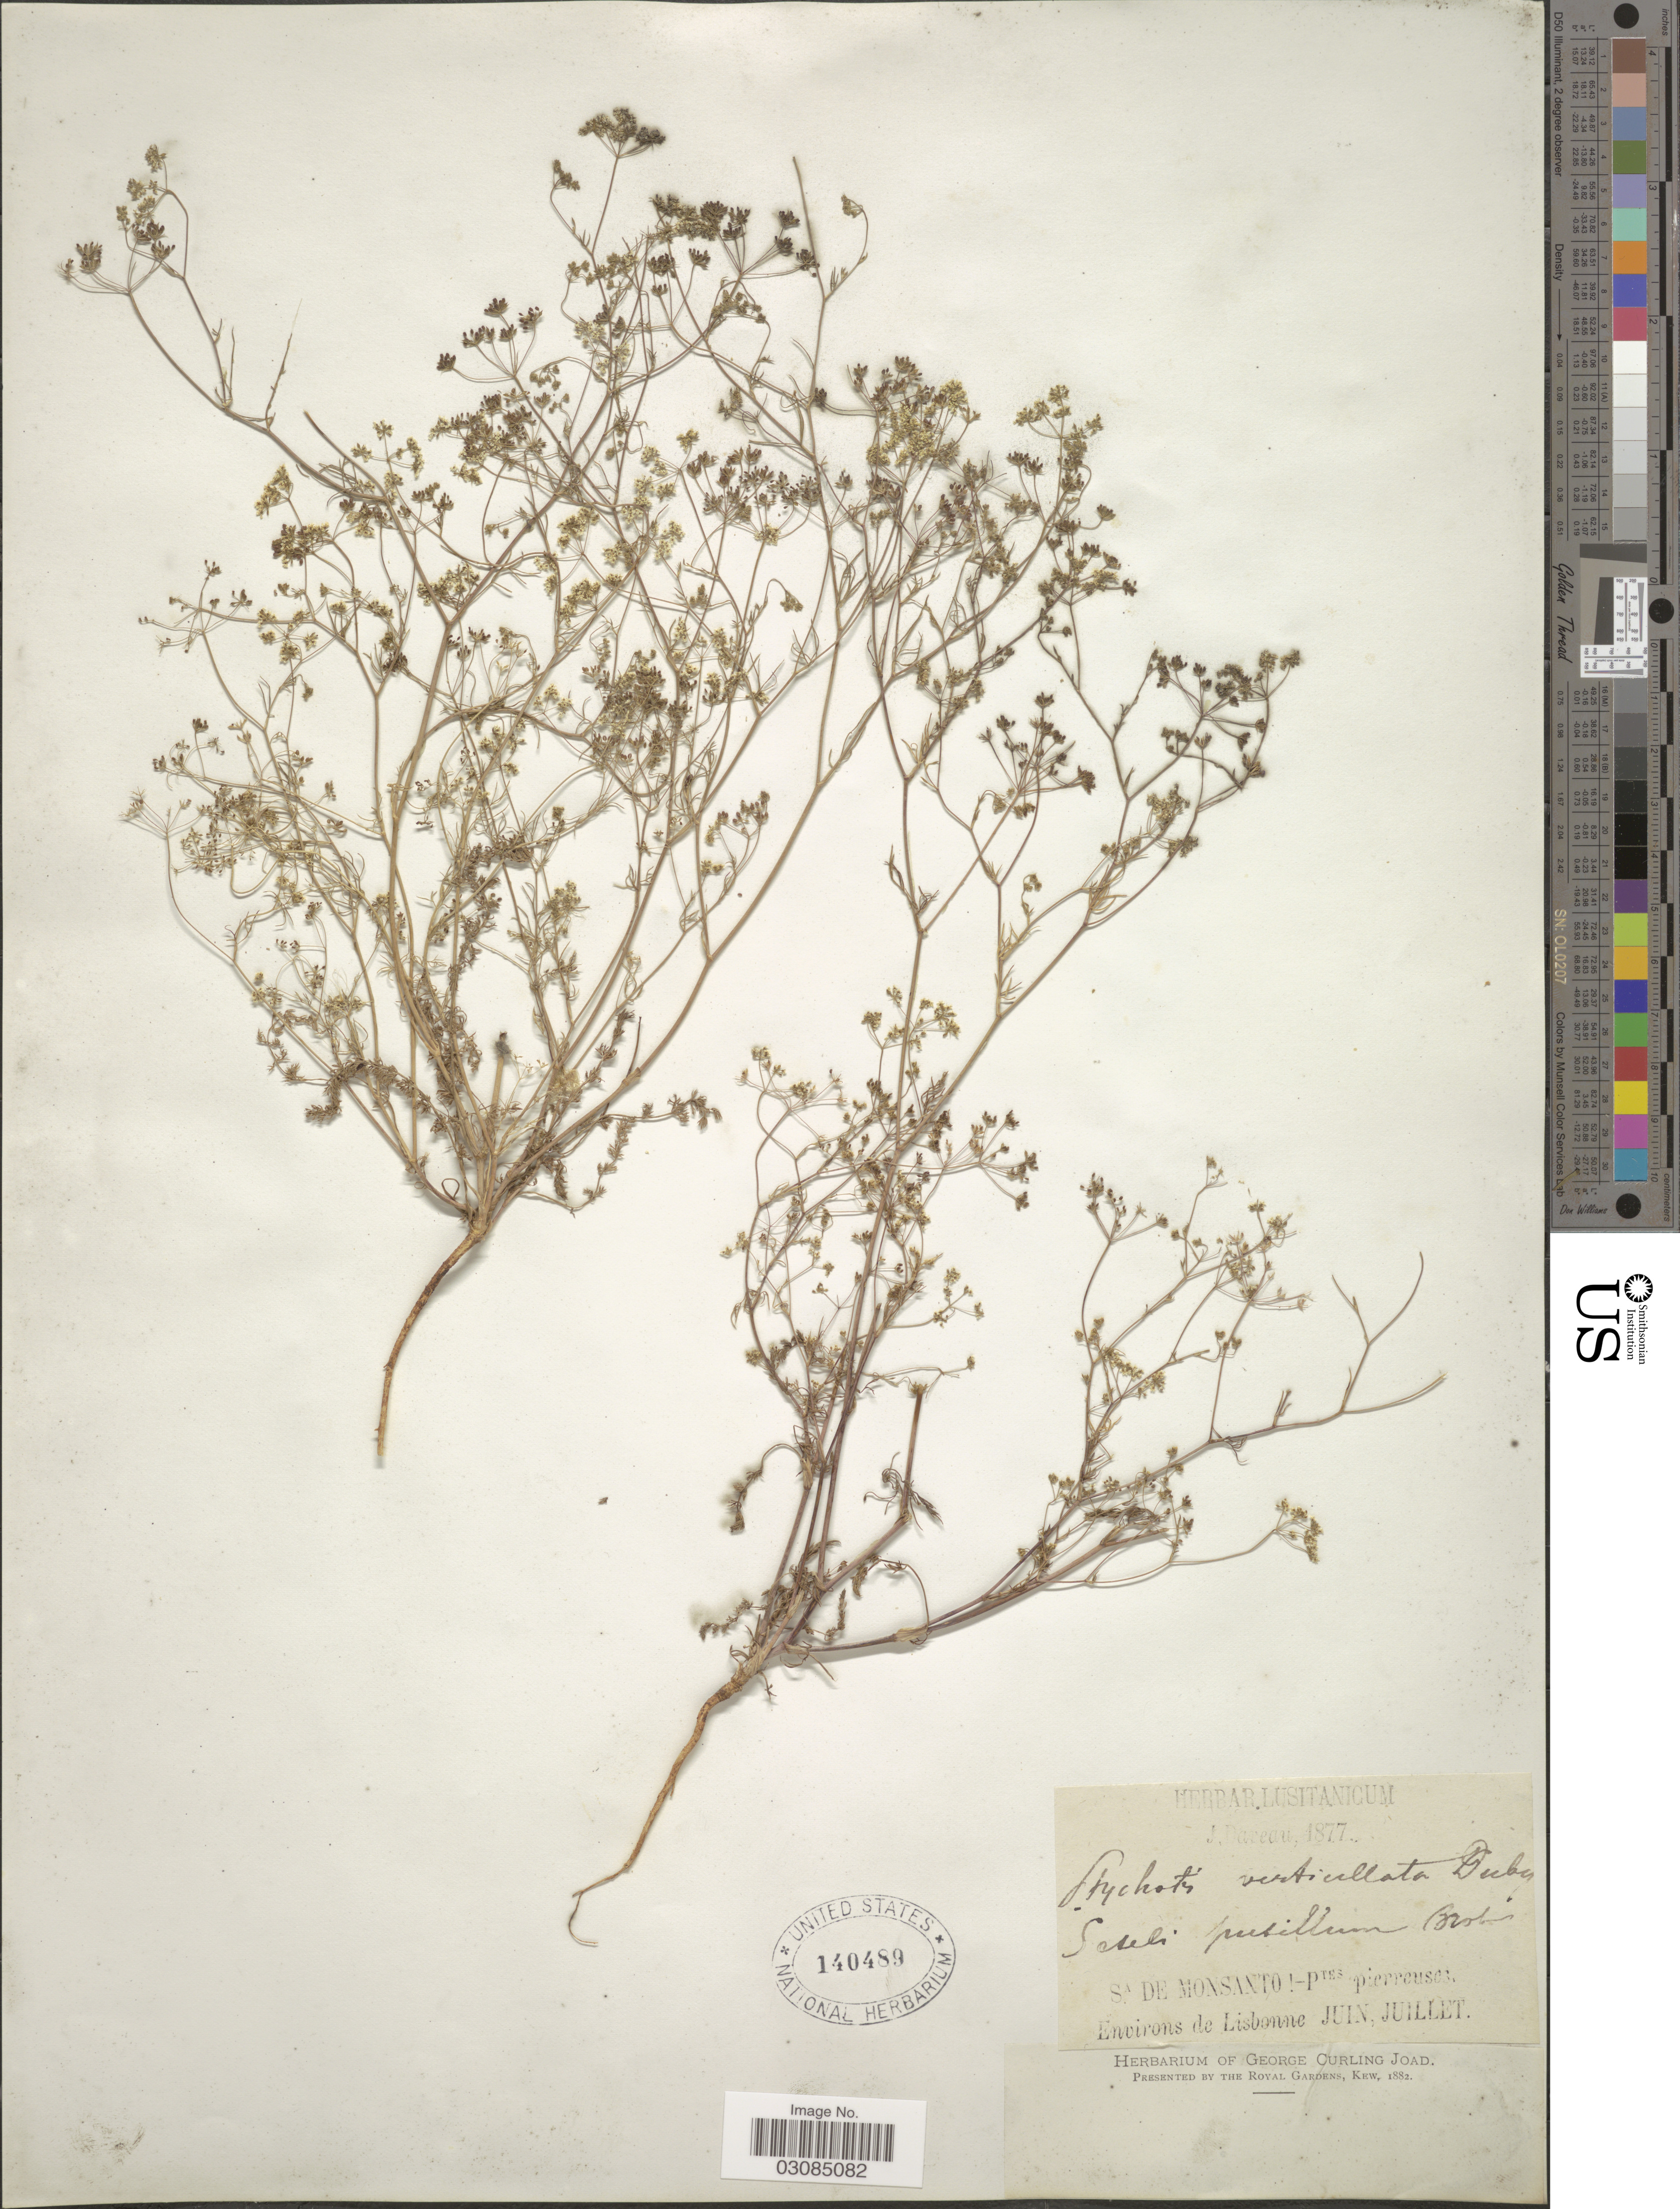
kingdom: Plantae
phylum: Tracheophyta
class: Magnoliopsida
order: Apiales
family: Apiaceae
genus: Ptychotis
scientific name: Ptychotis verticillata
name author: Duby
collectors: J. Daveau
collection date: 1877-06/1877-07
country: Portugal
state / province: Lisboa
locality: Lusitanicum. Sa De Monsanto [illegible text] - Ptes pierreuses. Environs de Lisbonne.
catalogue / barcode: US 140489